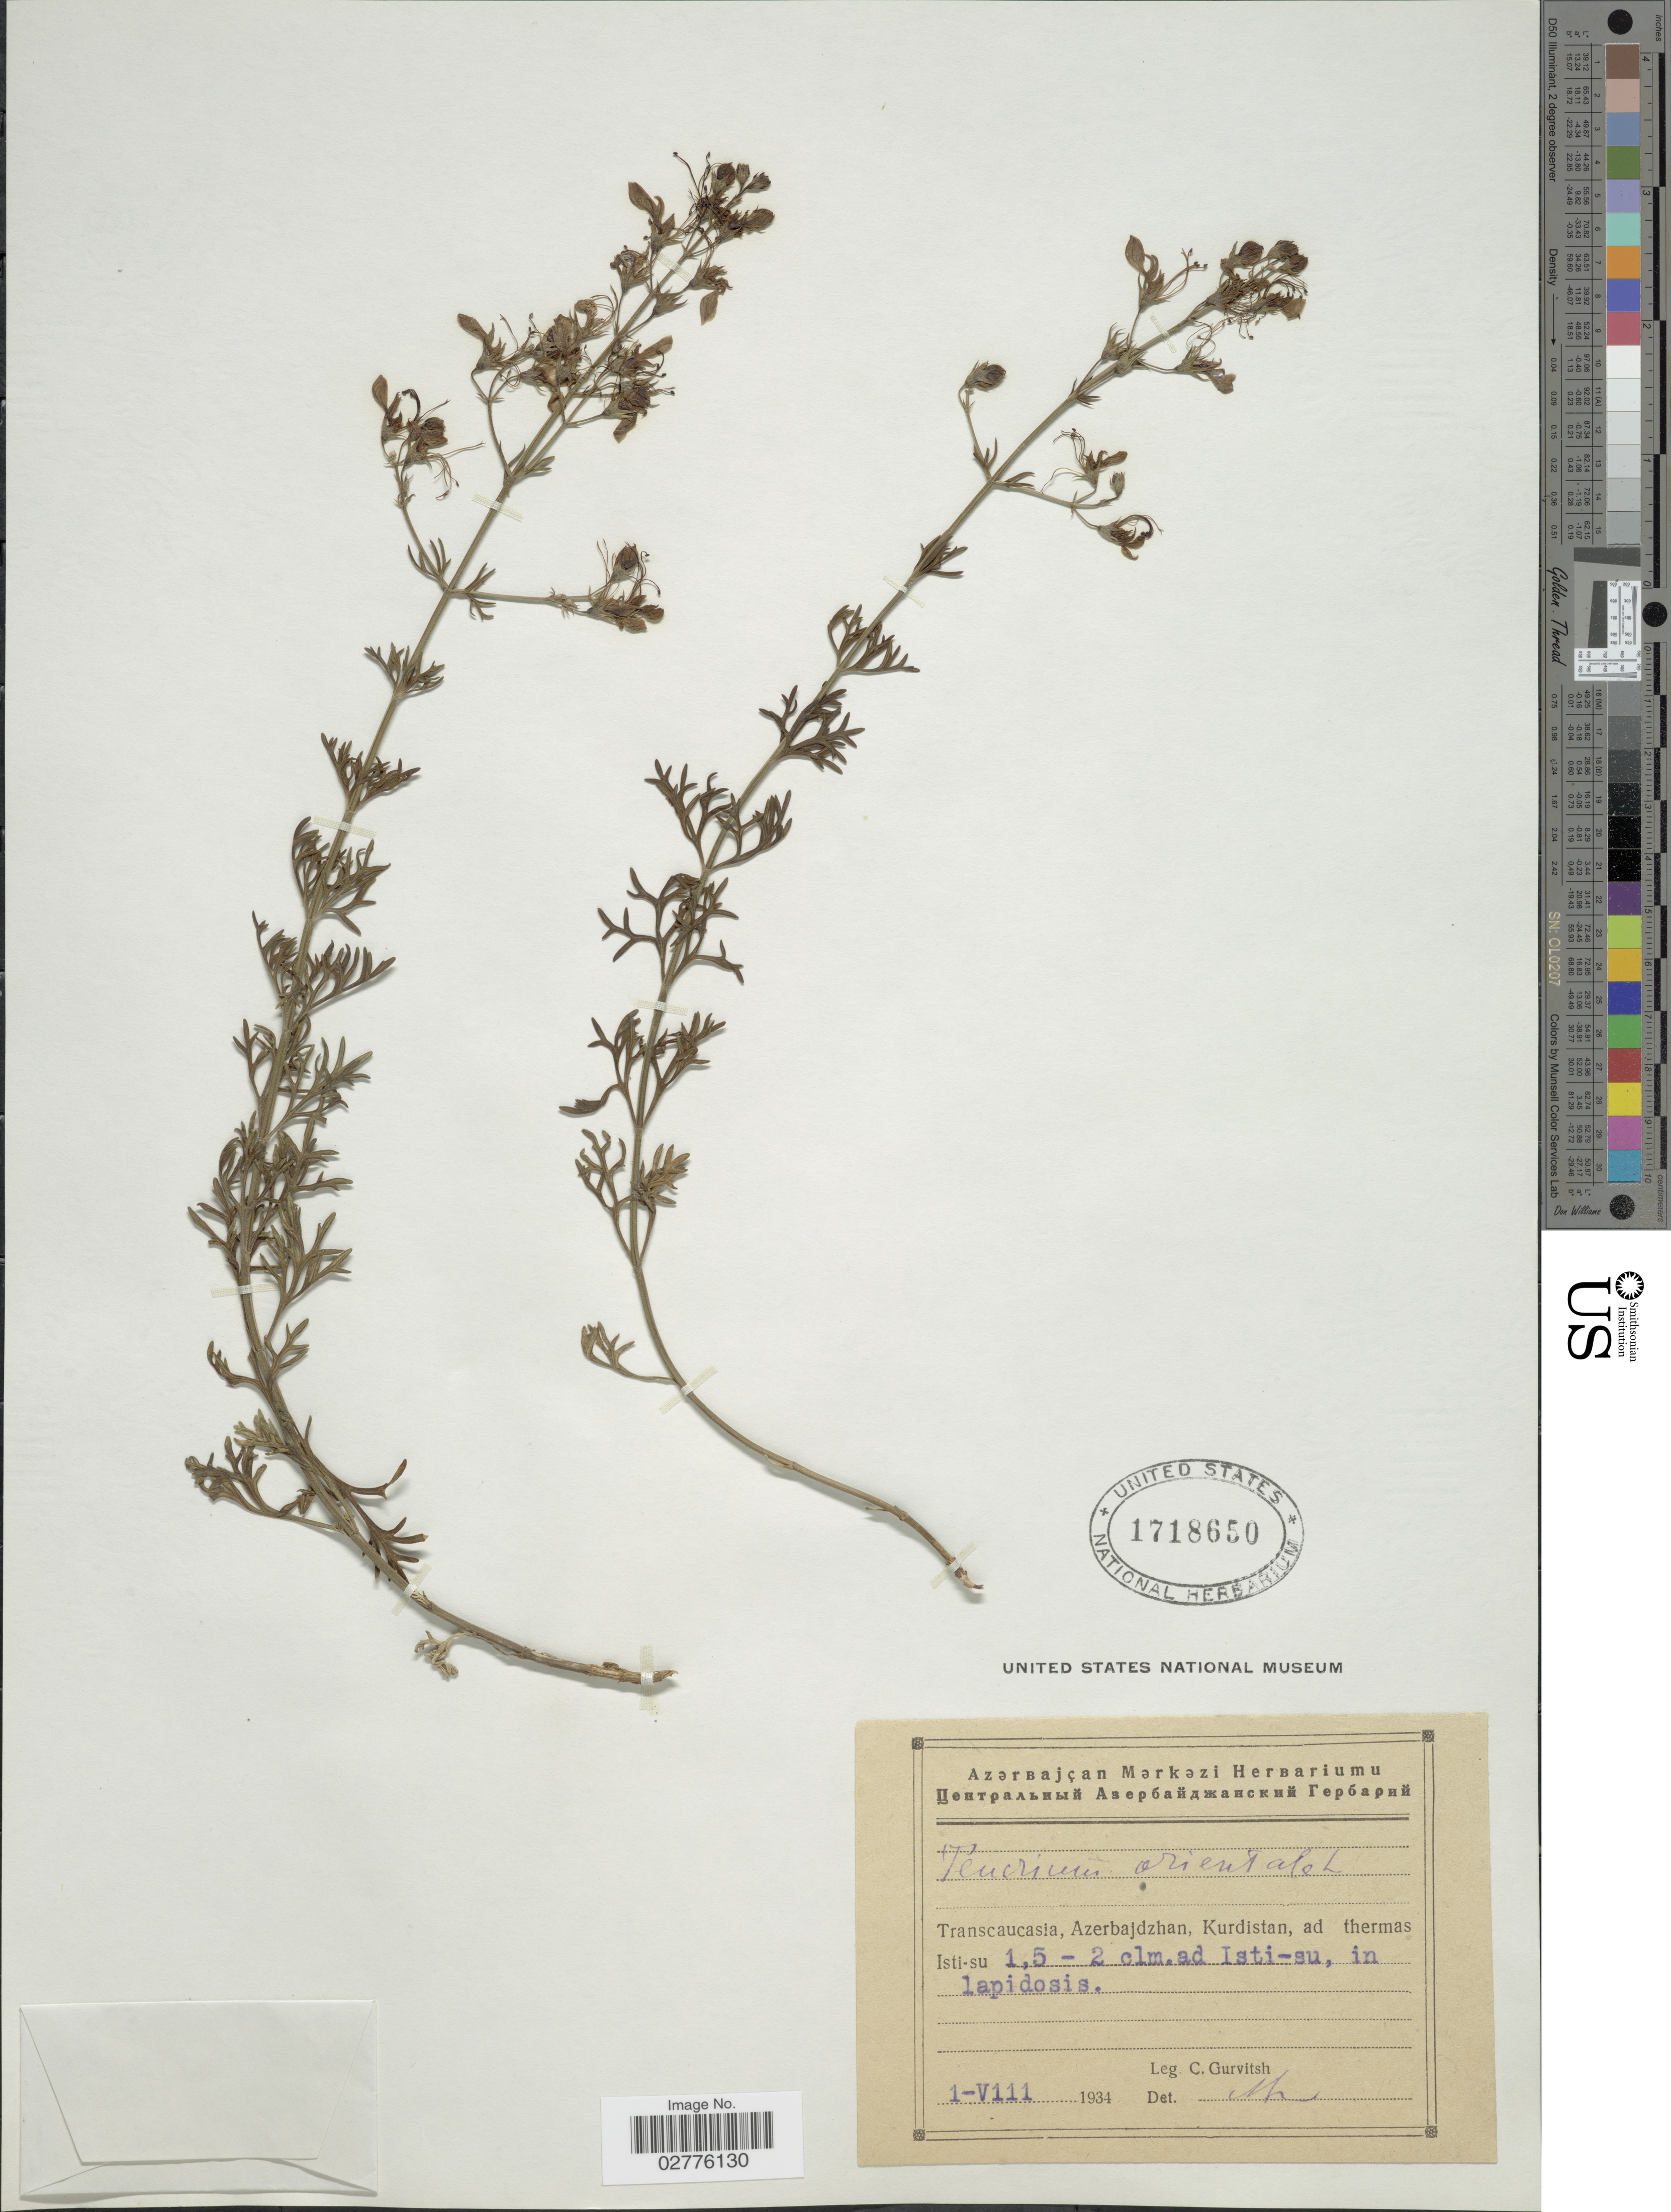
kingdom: Plantae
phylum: Tracheophyta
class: Magnoliopsida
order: Lamiales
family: Lamiaceae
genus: Teucrium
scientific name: Teucrium orientale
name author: L.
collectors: C. Gurvitsh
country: Iran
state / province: Kurdistan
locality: Transcaucasia, Azerbajdzhan, ad thermas Isti-su.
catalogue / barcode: US 1718650